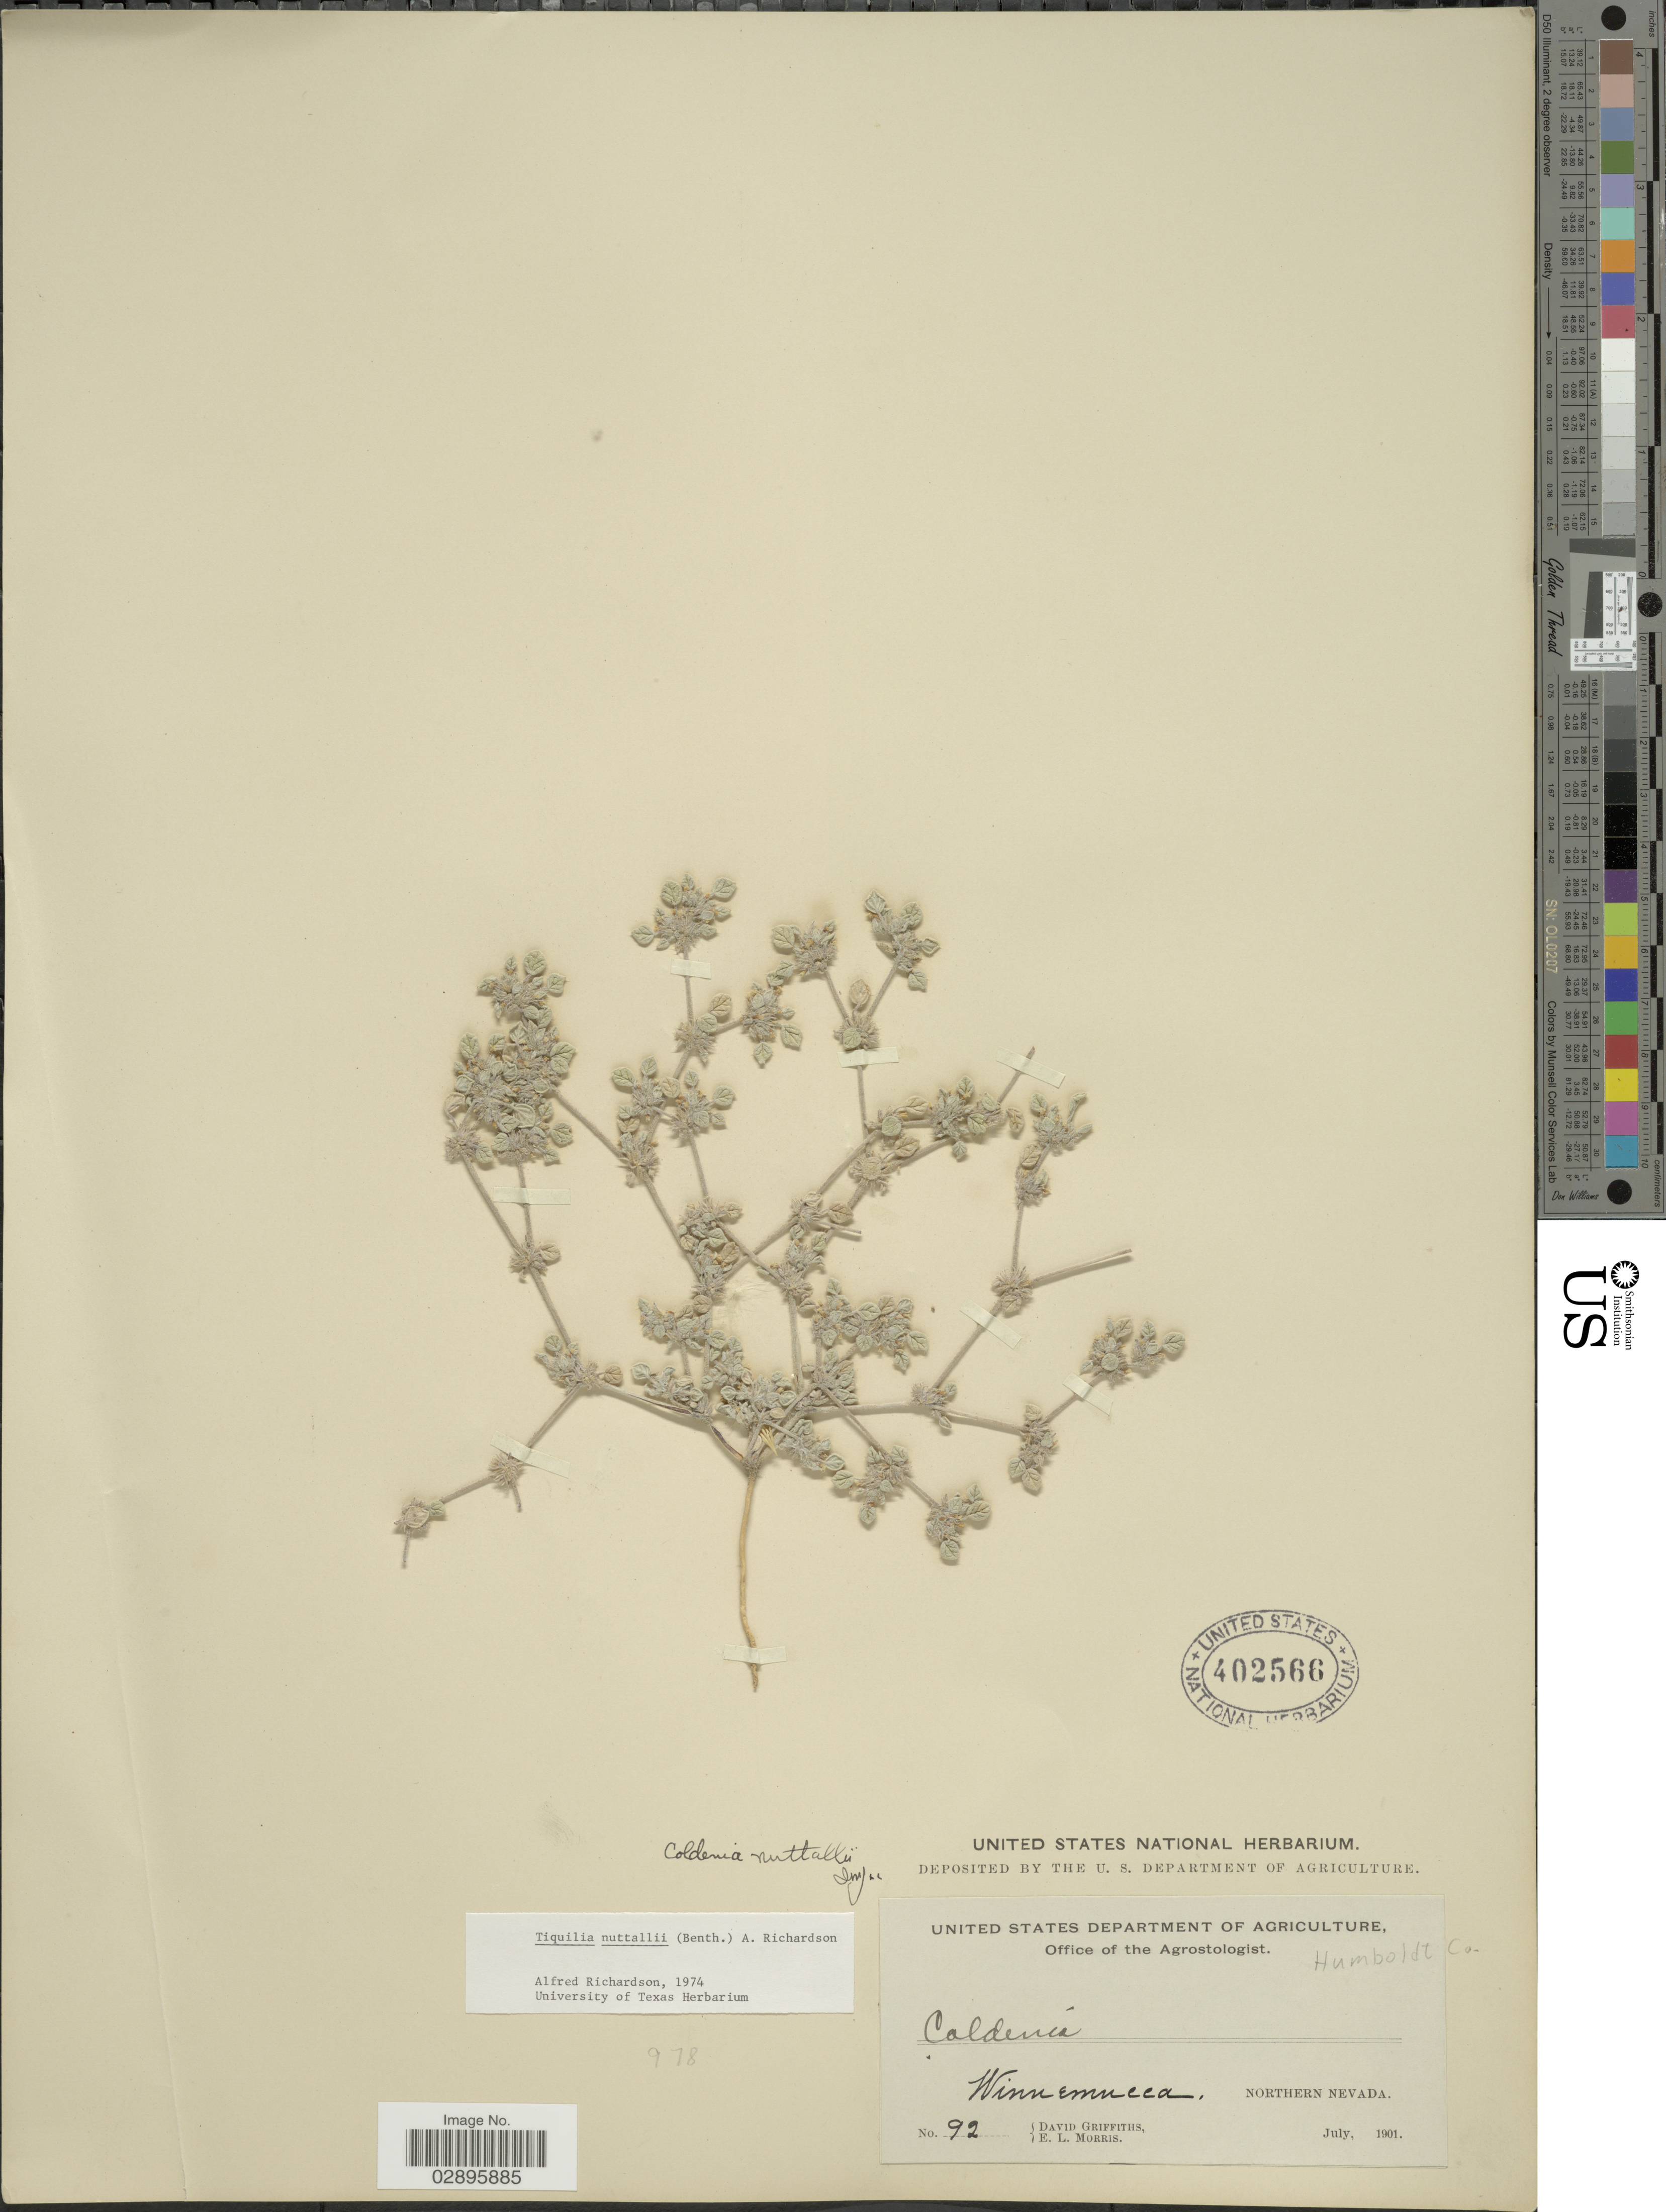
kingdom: Plantae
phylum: Tracheophyta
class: Magnoliopsida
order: Boraginales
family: Ehretiaceae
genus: Tiquilia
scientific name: Tiquilia nuttallii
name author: (Hook.) A.T. Richardson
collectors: D. Griffiths & E. Morris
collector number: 92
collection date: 1901-07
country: United States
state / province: Nevada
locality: Humboldt Co. Winnemucca, Northern Nevada.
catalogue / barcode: US 402566